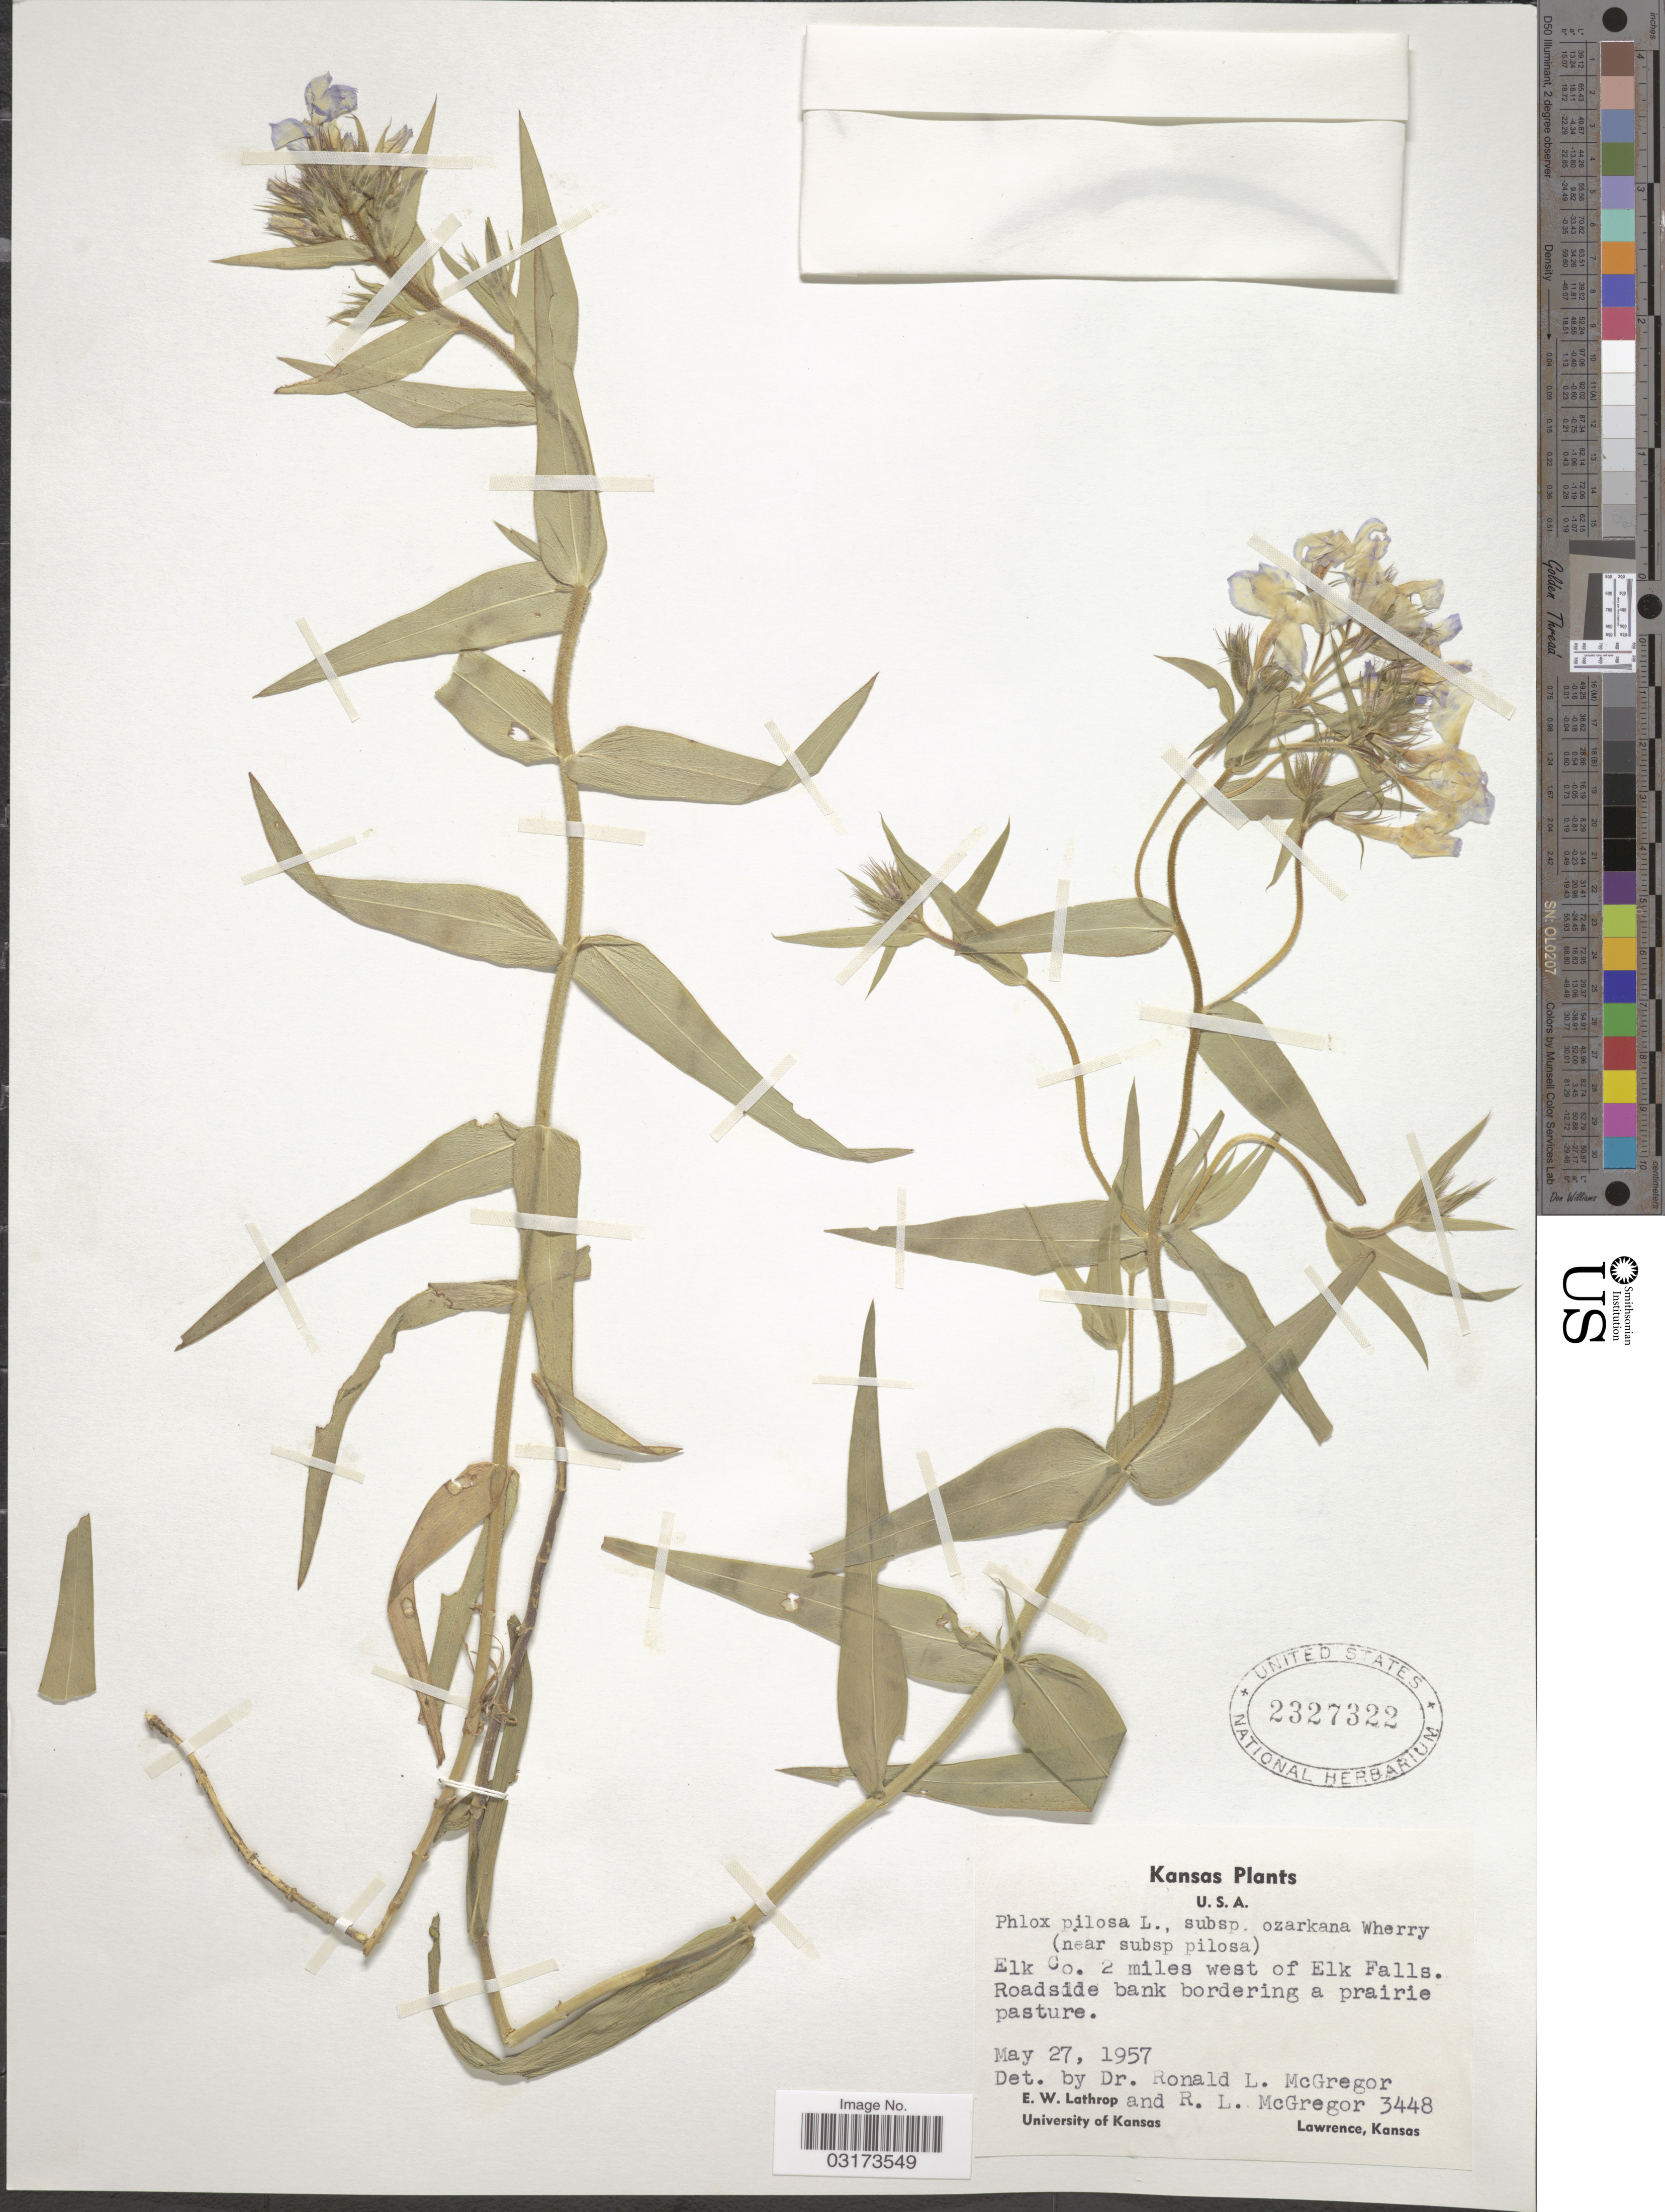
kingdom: Plantae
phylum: Tracheophyta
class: Magnoliopsida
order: Ericales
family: Polemoniaceae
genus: Phlox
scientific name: Phlox pilosa subsp. ozarkana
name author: (Wherry) Wherry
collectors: E. W. Lathrop & R. McGregor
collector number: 3448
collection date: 1957-05-27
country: United States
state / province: Kansas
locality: Elk Co. 2 miles west of Elk Falls.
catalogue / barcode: US 2327322